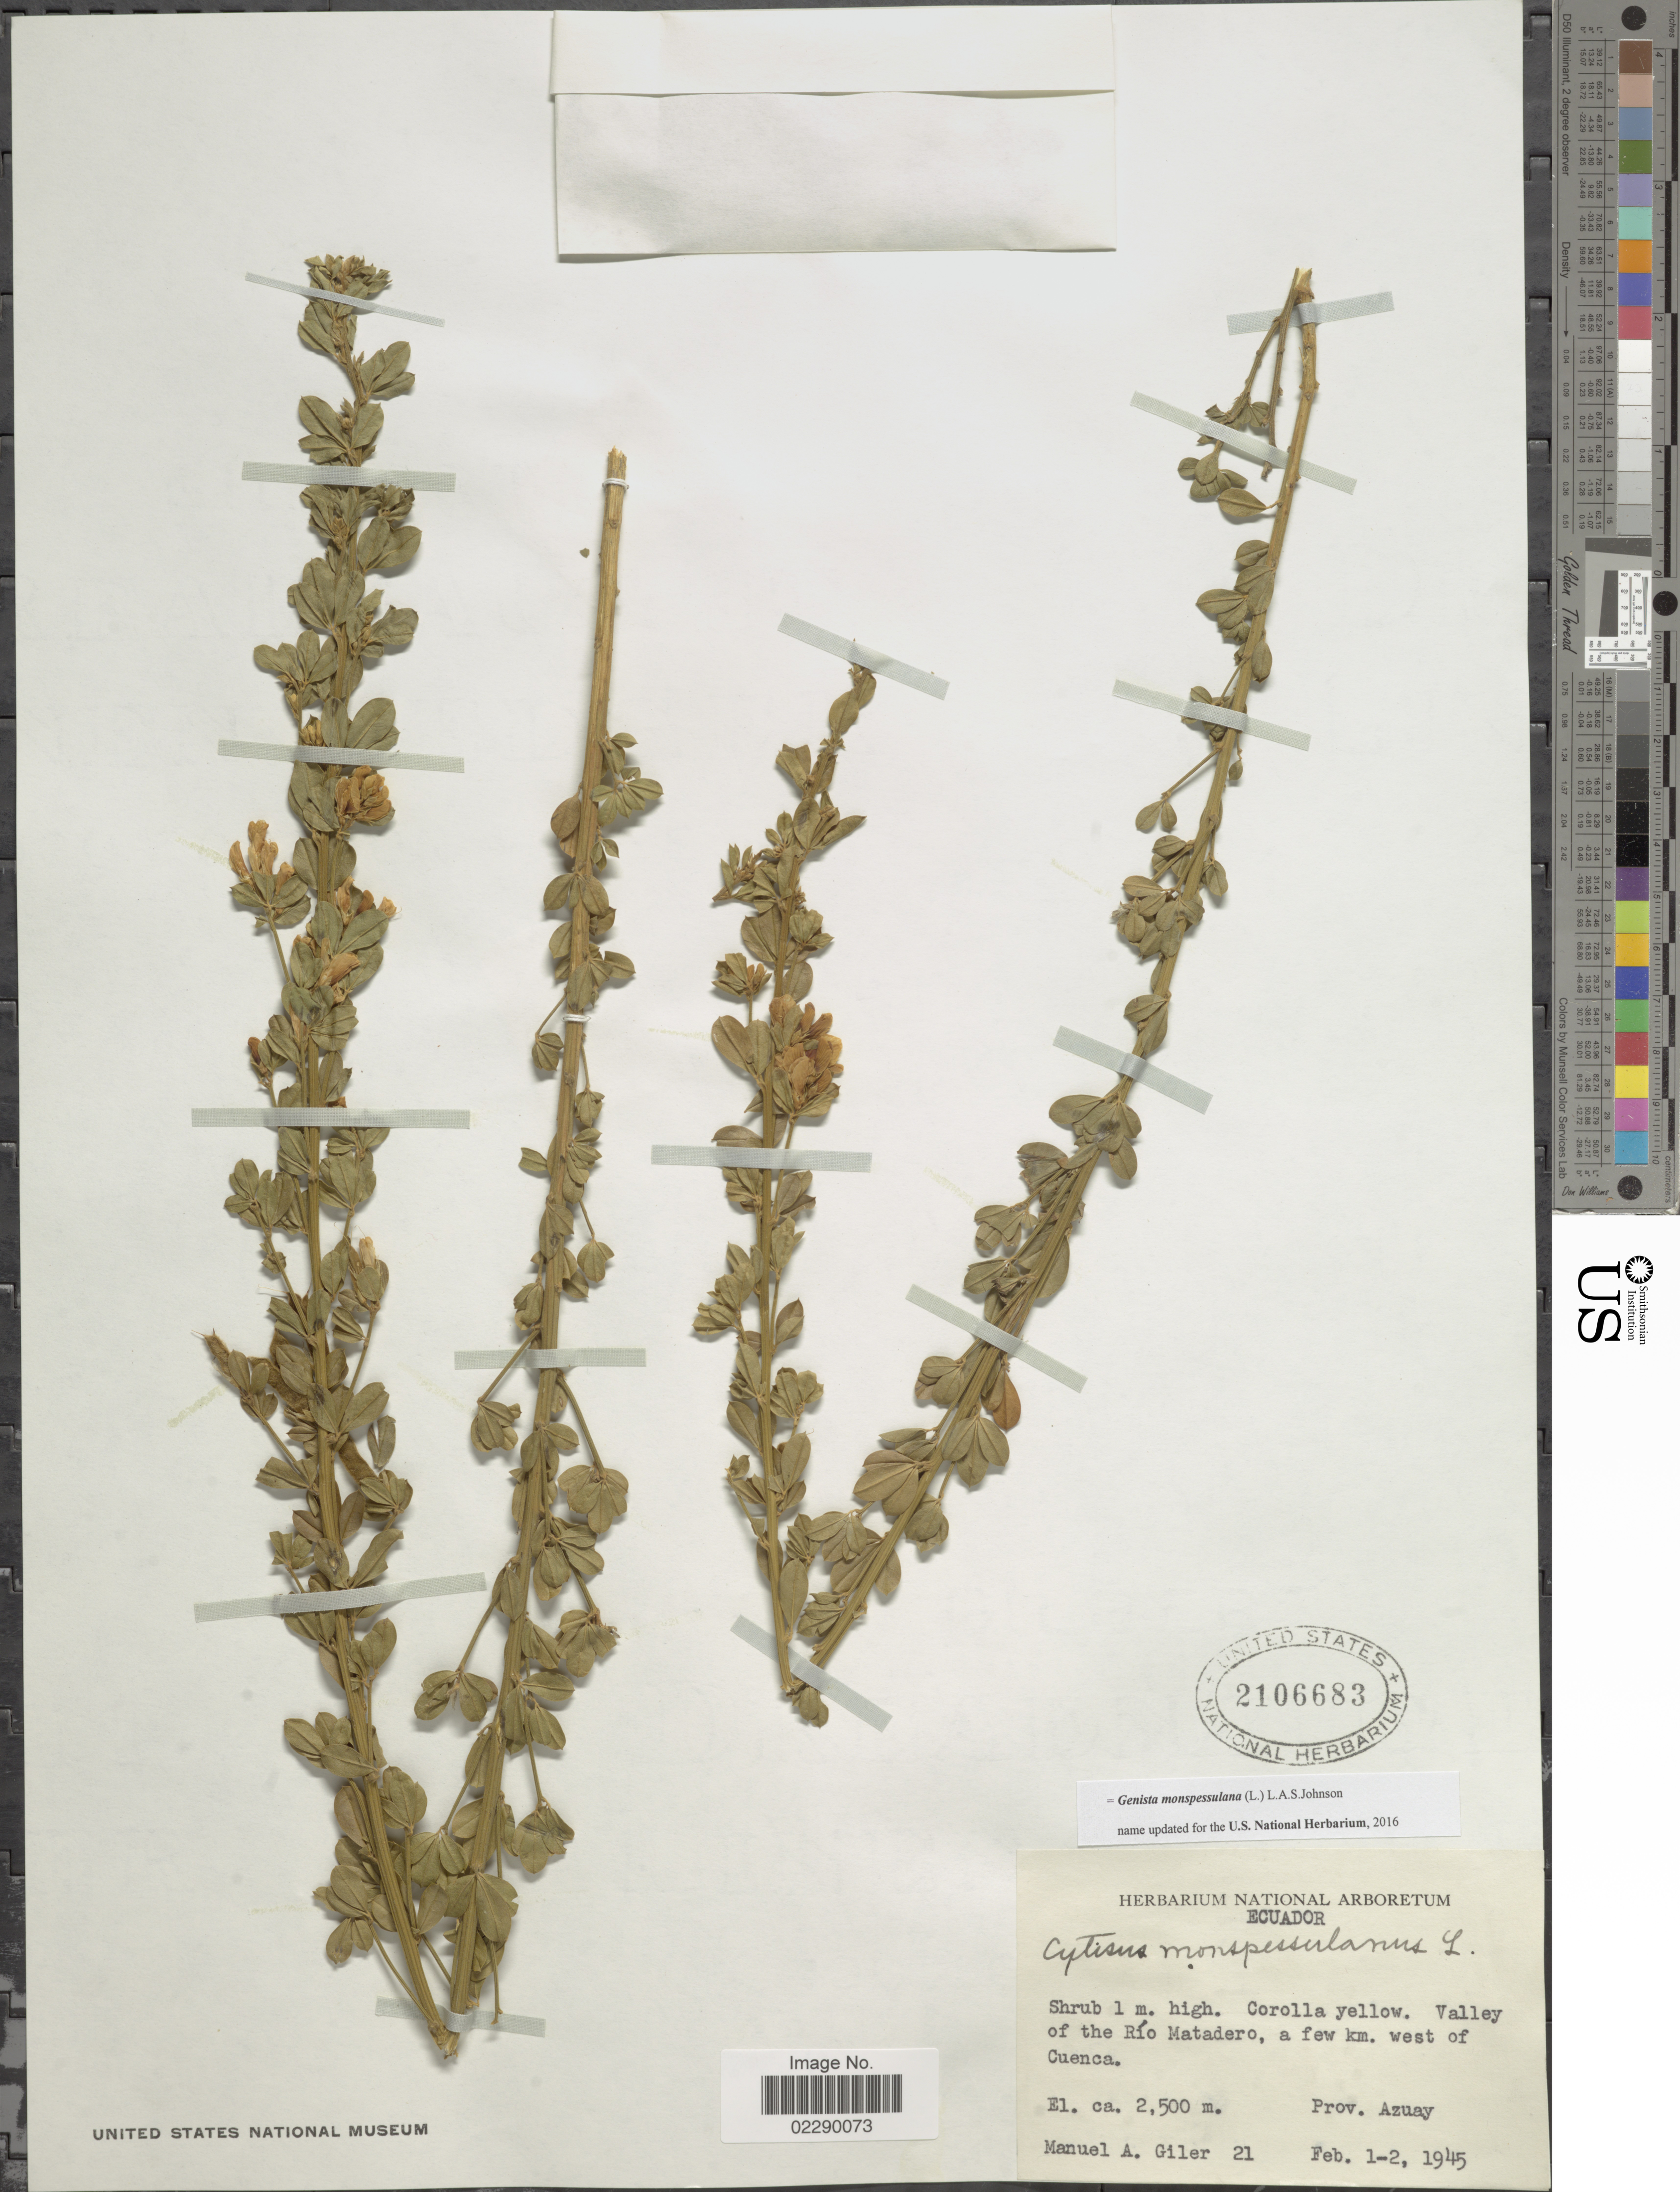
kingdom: Plantae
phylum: Tracheophyta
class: Magnoliopsida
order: Fabales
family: Fabaceae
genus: Genista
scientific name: Genista monspessulana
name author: (L.) L.A.S. Johnson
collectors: M. Gíler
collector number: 21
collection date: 1945-02-01/1945-02-02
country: Ecuador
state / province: Azuay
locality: Valley of the Río Matadero, a few km. west of Cuenca. Prov. Azuay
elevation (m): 2500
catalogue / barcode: US 2106683